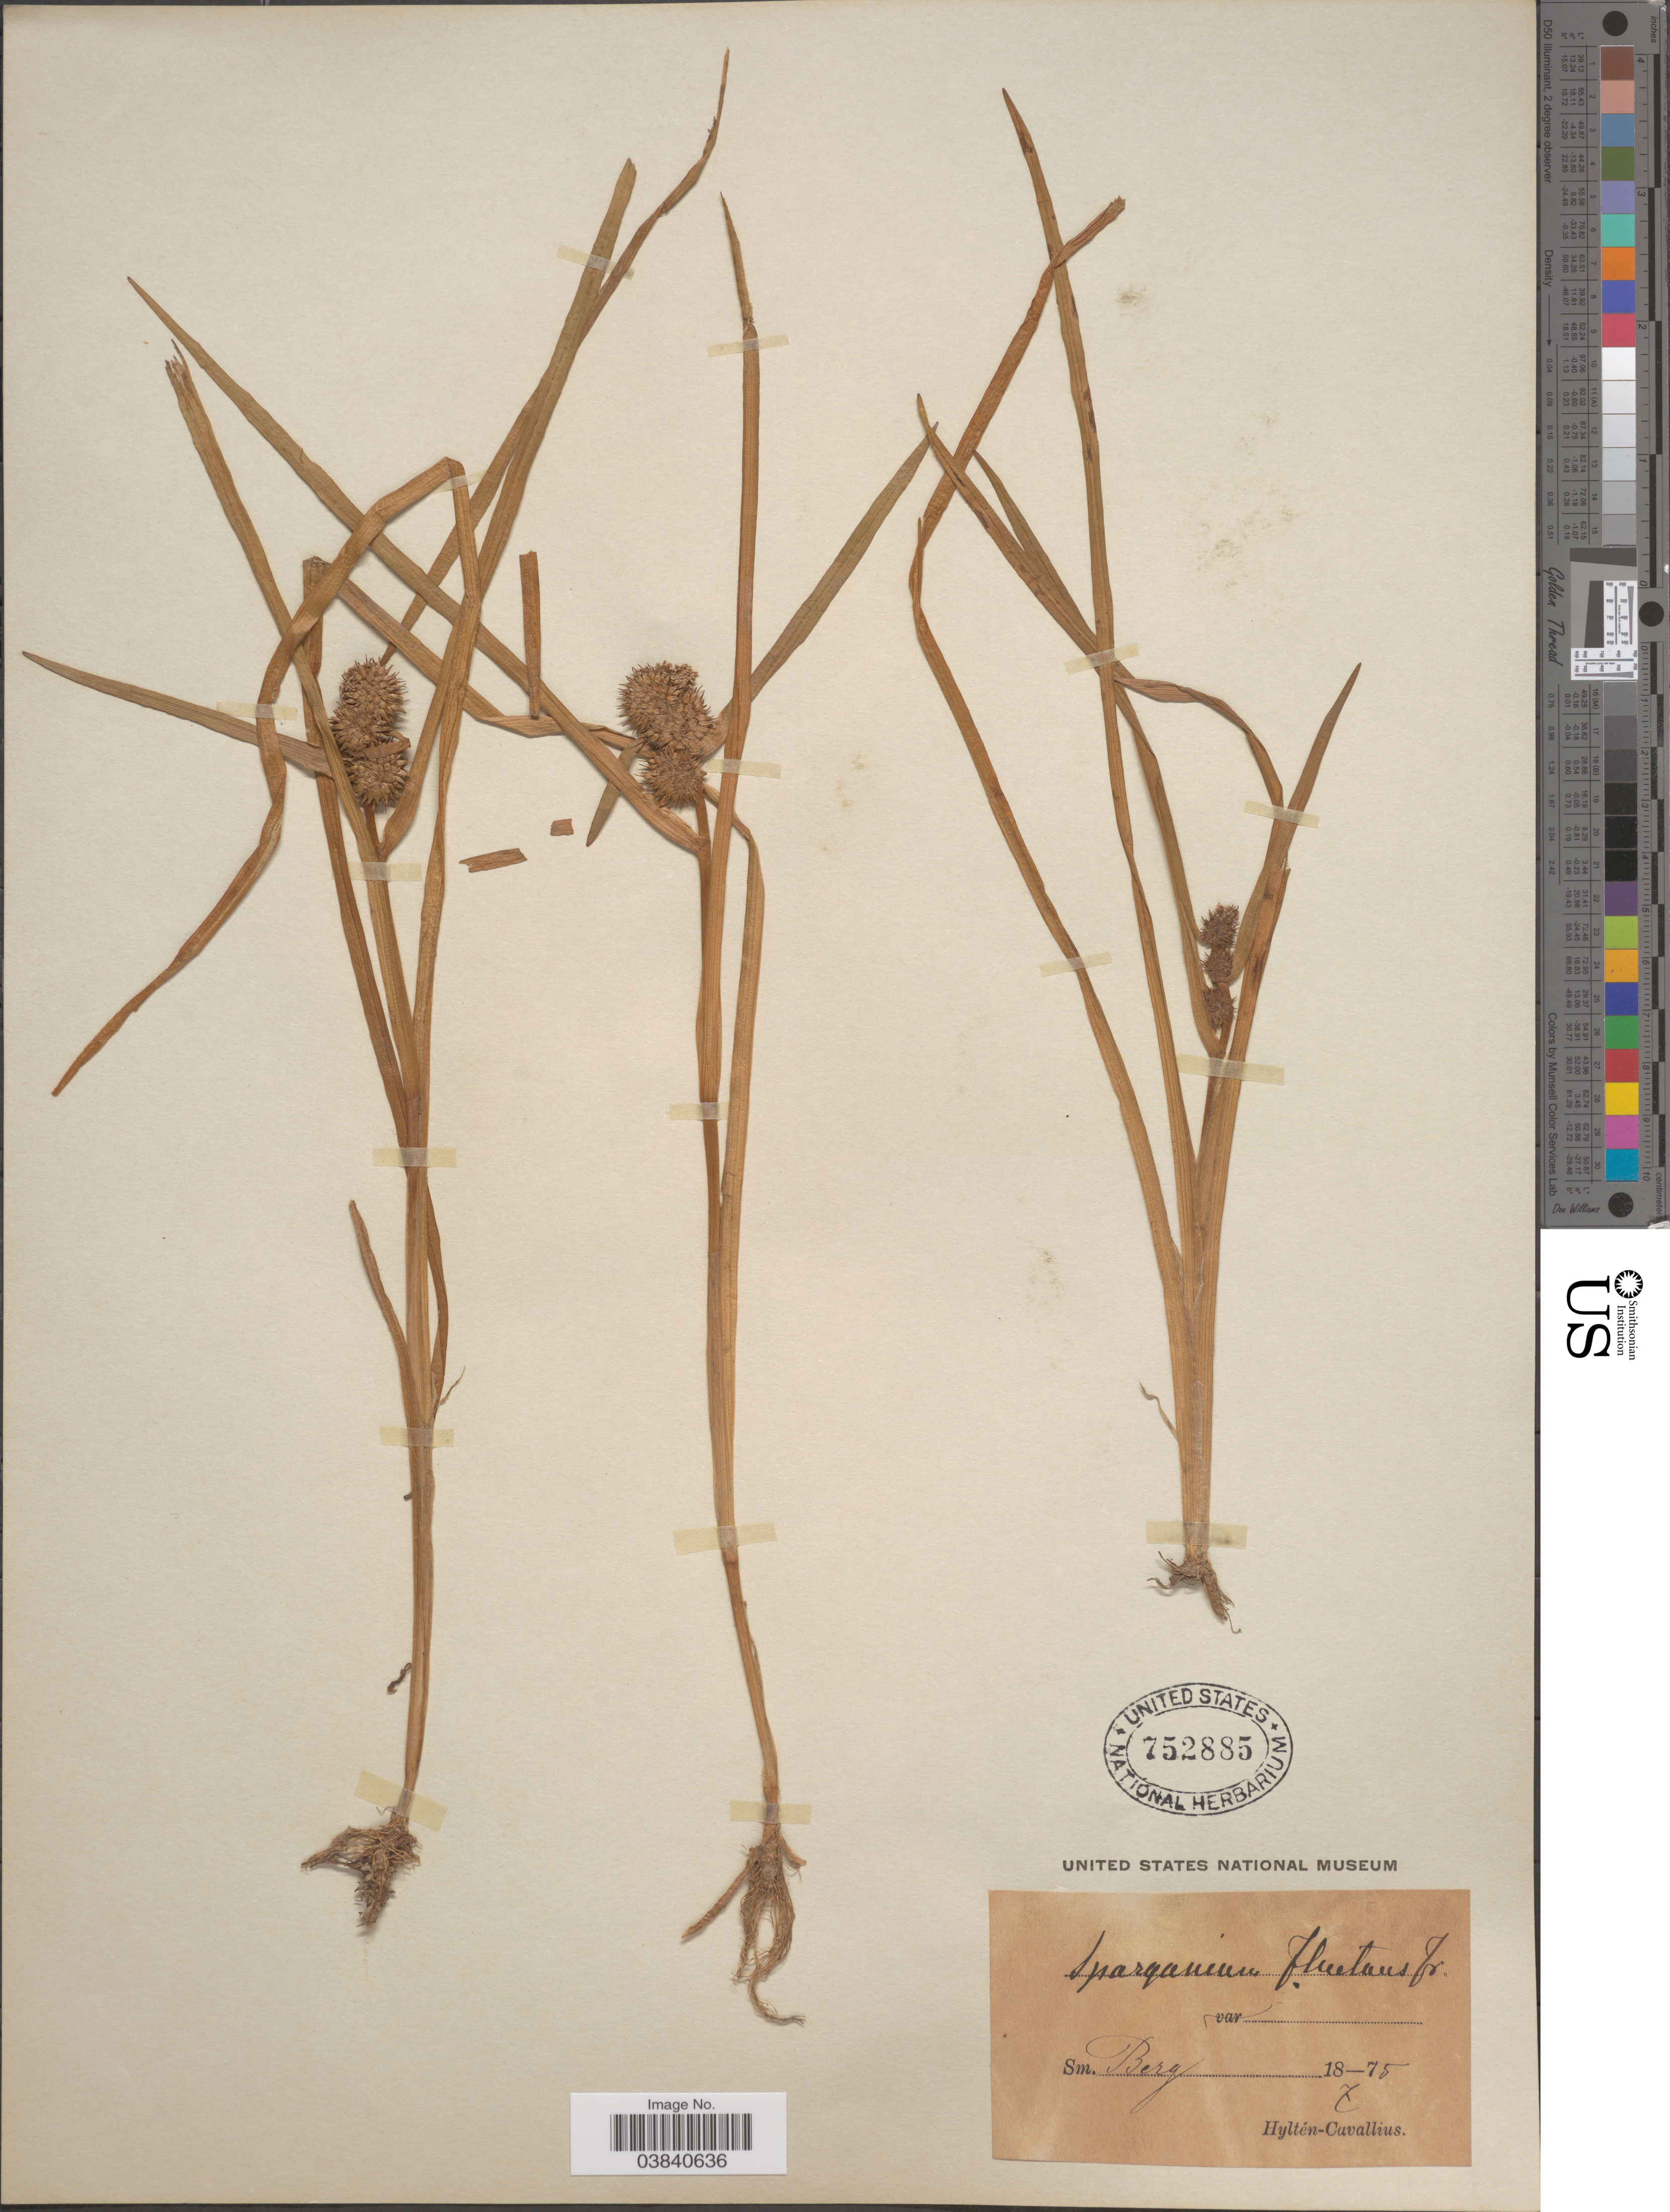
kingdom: Plantae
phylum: Tracheophyta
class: Liliopsida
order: Poales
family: Typhaceae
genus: Sparganium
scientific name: Sparganium fluitans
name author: Fr. a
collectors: Hyltén-Cavallius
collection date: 1875-07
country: Sweden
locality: Sm. Berg.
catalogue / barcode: US 752885